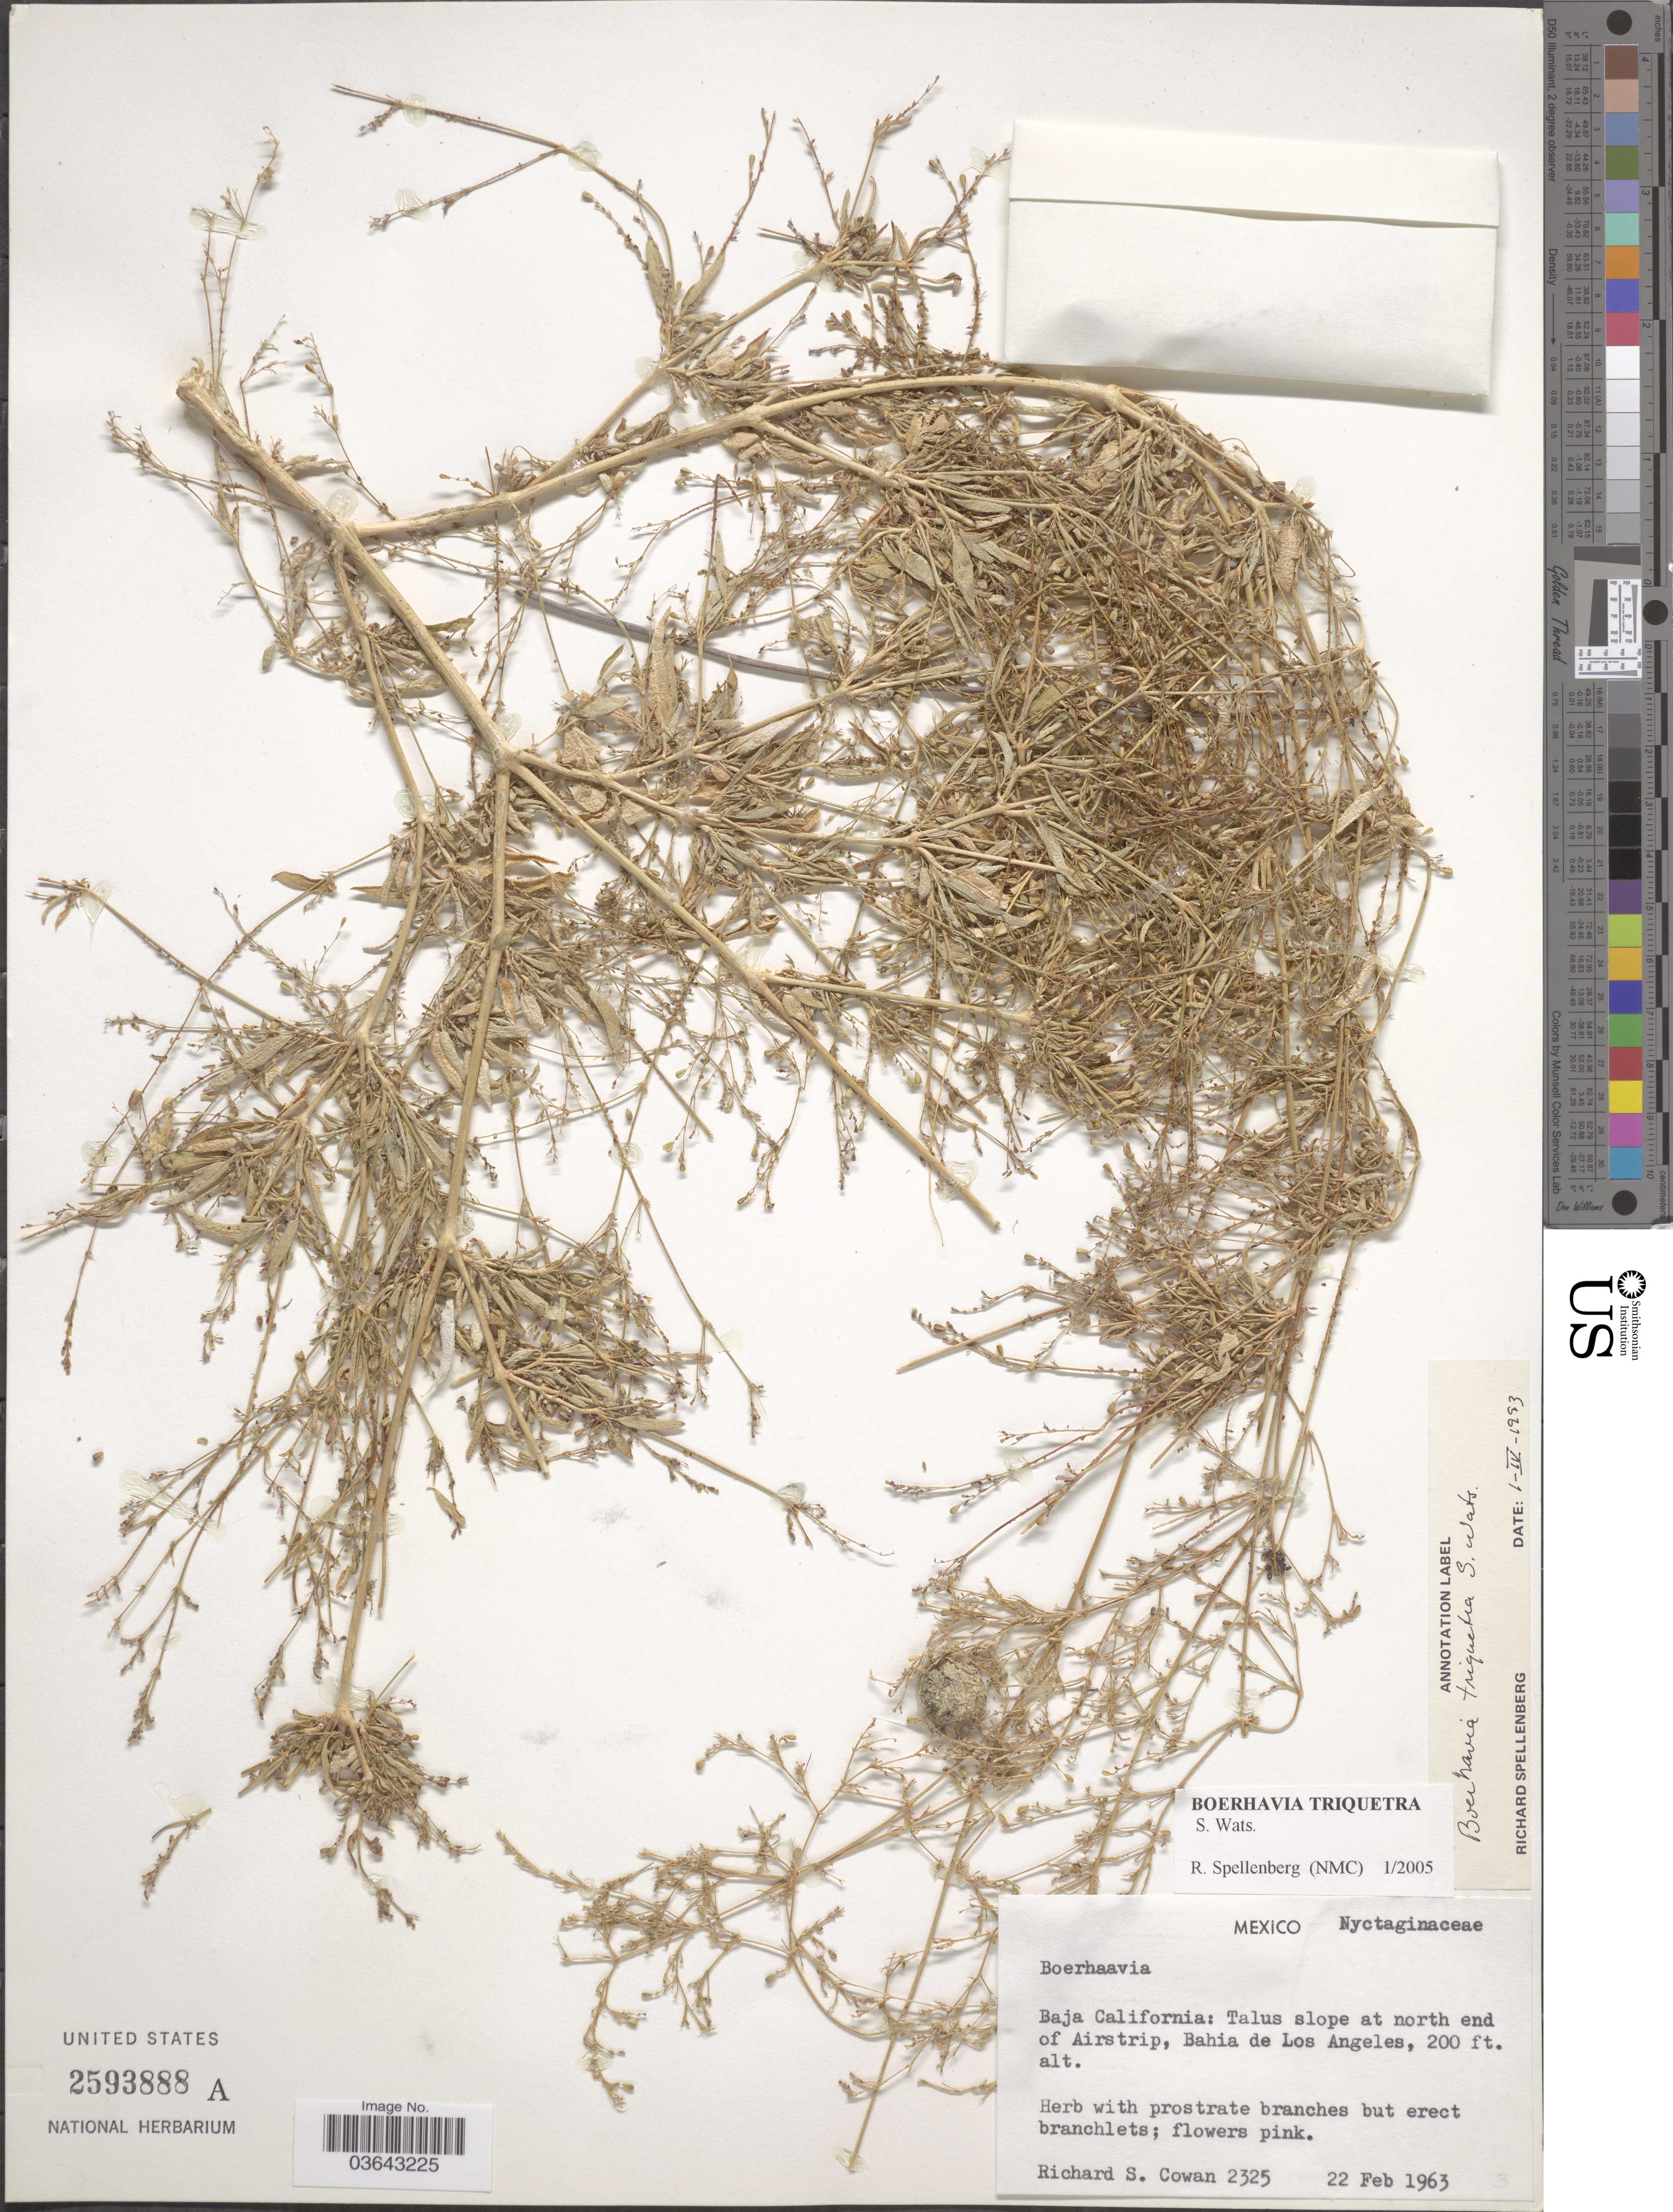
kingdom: Plantae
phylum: Tracheophyta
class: Magnoliopsida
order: Caryophyllales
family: Nyctaginaceae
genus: Boerhavia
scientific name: Boerhavia triquetra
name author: S. Watson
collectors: R. S. Cowan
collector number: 2325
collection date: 1963-02-22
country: Mexico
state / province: Baja California Norte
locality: Talus slope at north end of Airstrip, Bahia de Los Angeles.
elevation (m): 61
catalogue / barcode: US 2593888A